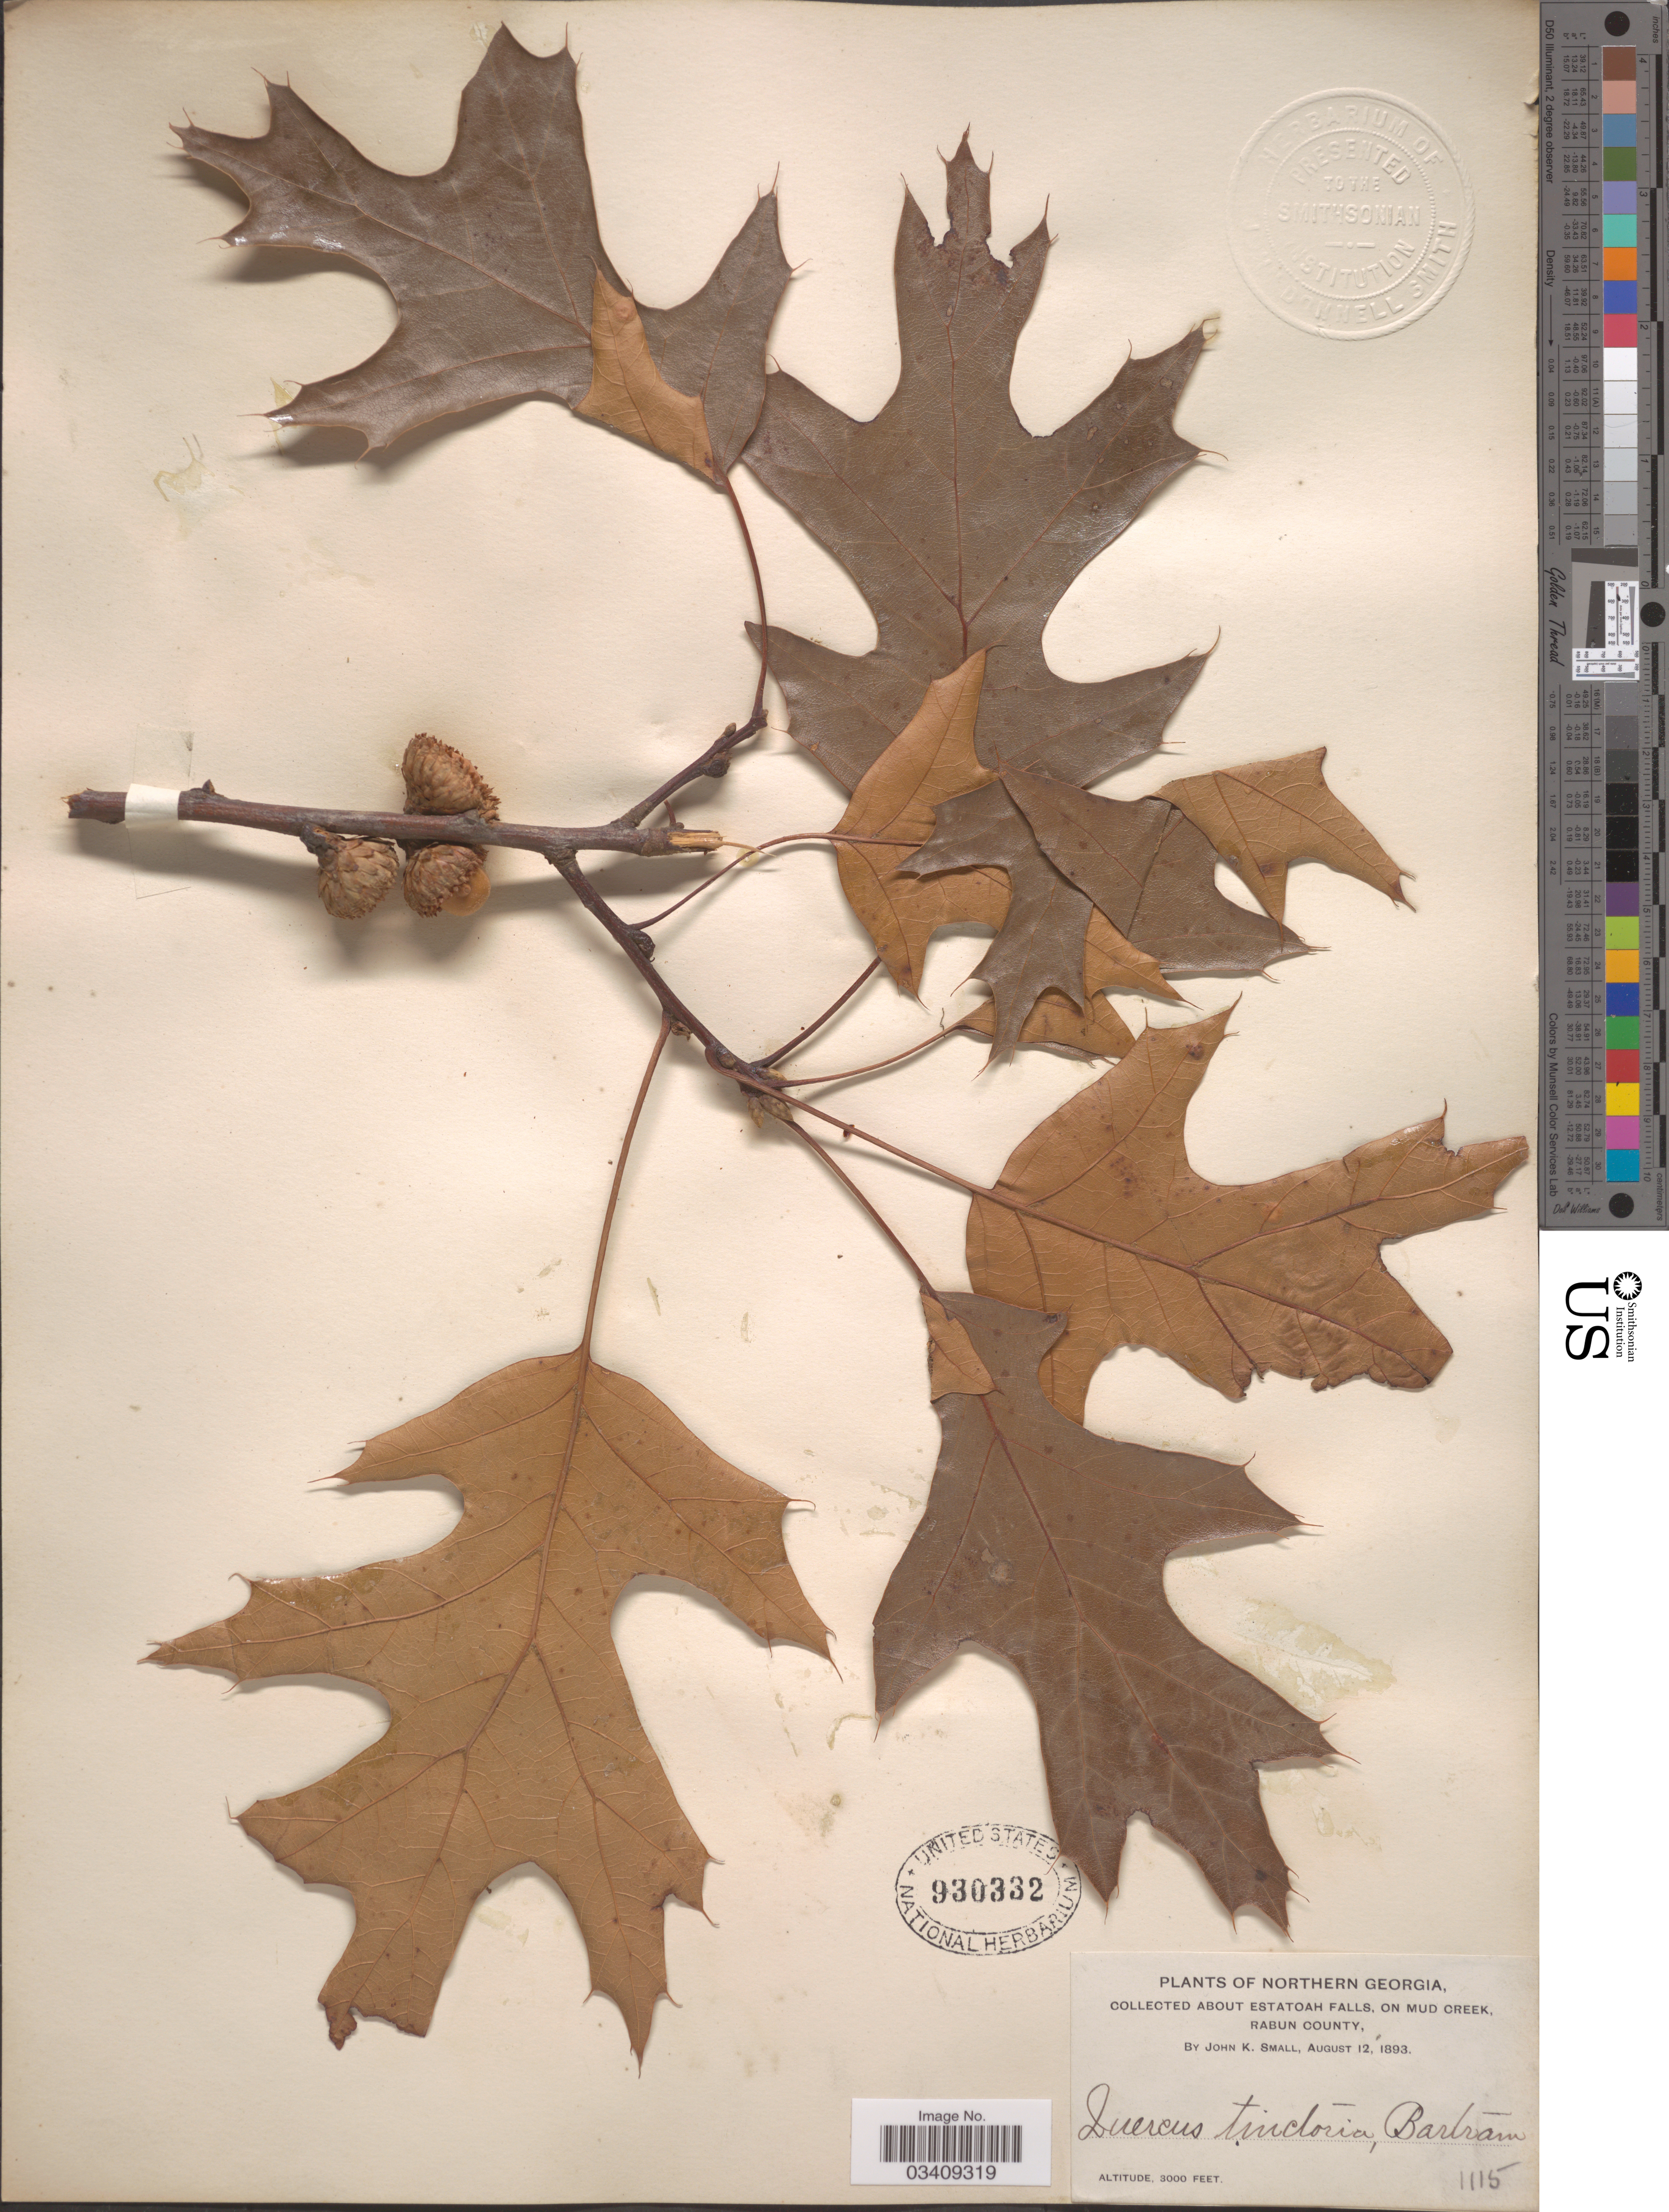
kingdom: Plantae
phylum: Tracheophyta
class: Magnoliopsida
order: Fagales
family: Fagaceae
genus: Quercus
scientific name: Quercus velutina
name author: Lam.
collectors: J. K. Small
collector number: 1115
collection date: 1893-08-12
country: United States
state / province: Georgia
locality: Northern Georgia. About Estatoah Falls, on Mud Creek, Rabun County.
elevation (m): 914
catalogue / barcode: US 930332